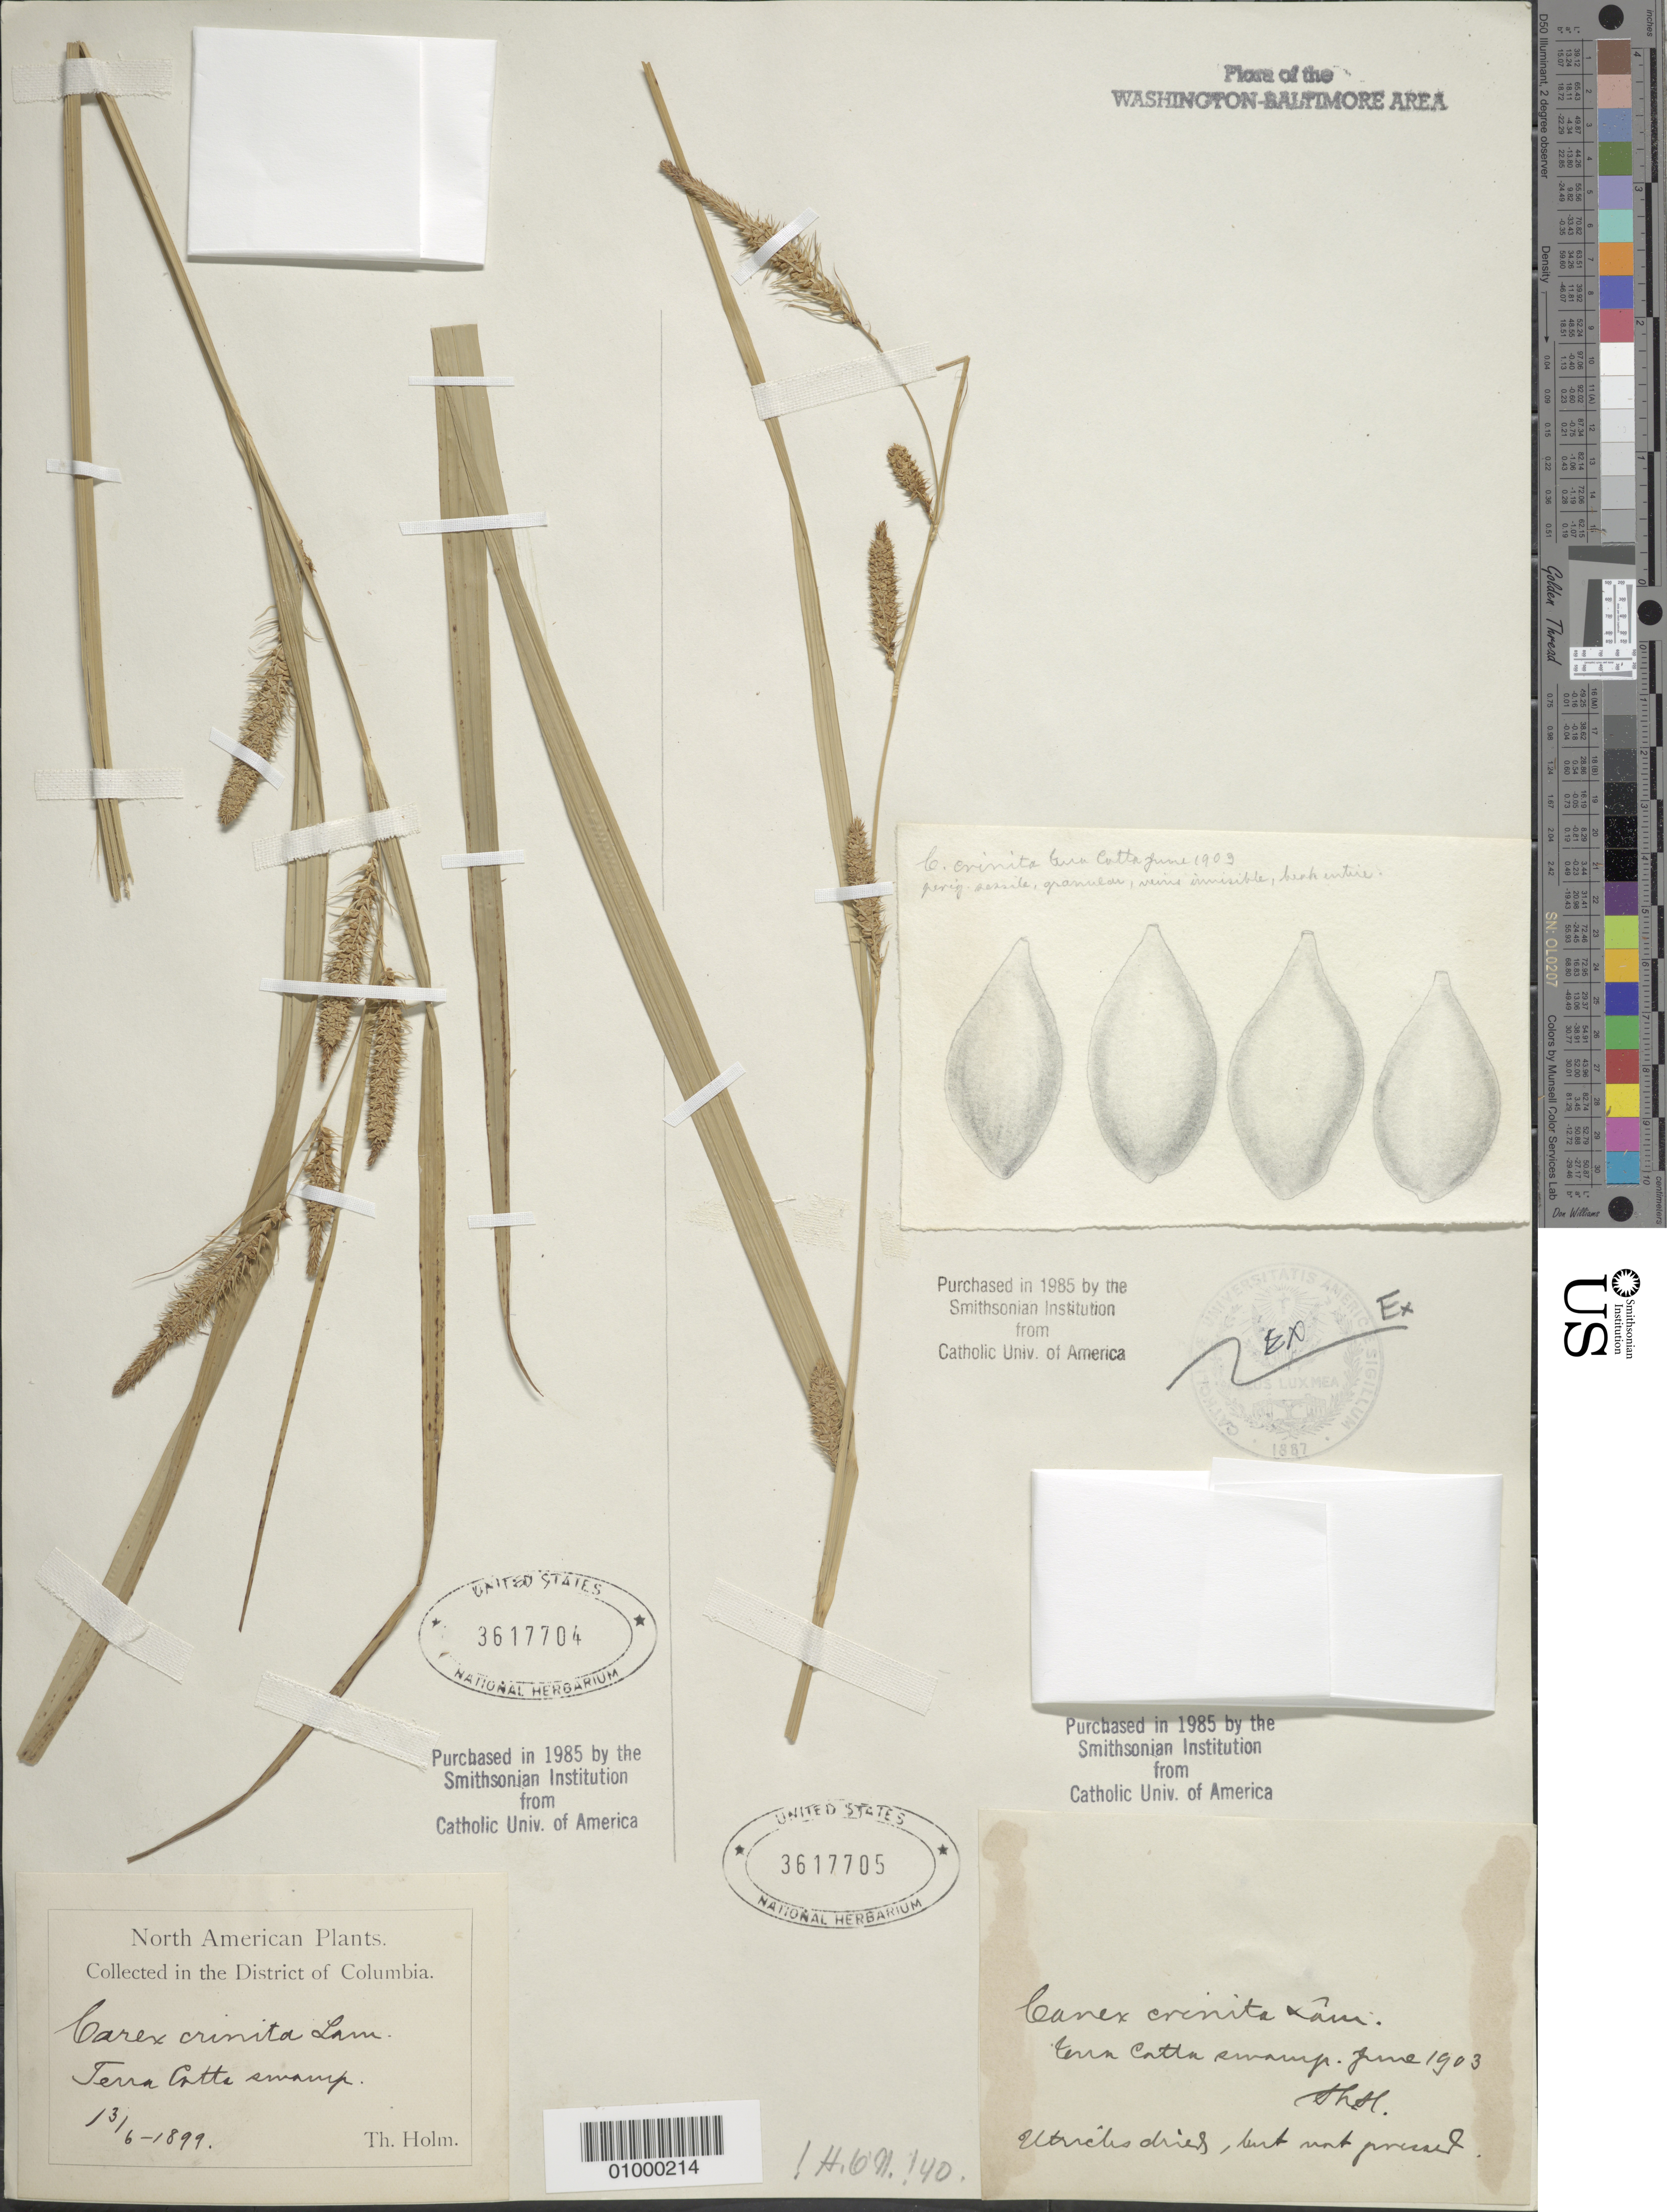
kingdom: Plantae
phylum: Tracheophyta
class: Liliopsida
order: Poales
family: Cyperaceae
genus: Carex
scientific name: Carex crinita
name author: Lam.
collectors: T. Holm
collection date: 1903-06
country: United States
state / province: District of Columbia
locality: Terra Cotta Swamp.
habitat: swamp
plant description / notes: On sheet with USNM 3617704, Carex crinita.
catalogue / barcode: US 3617705-2